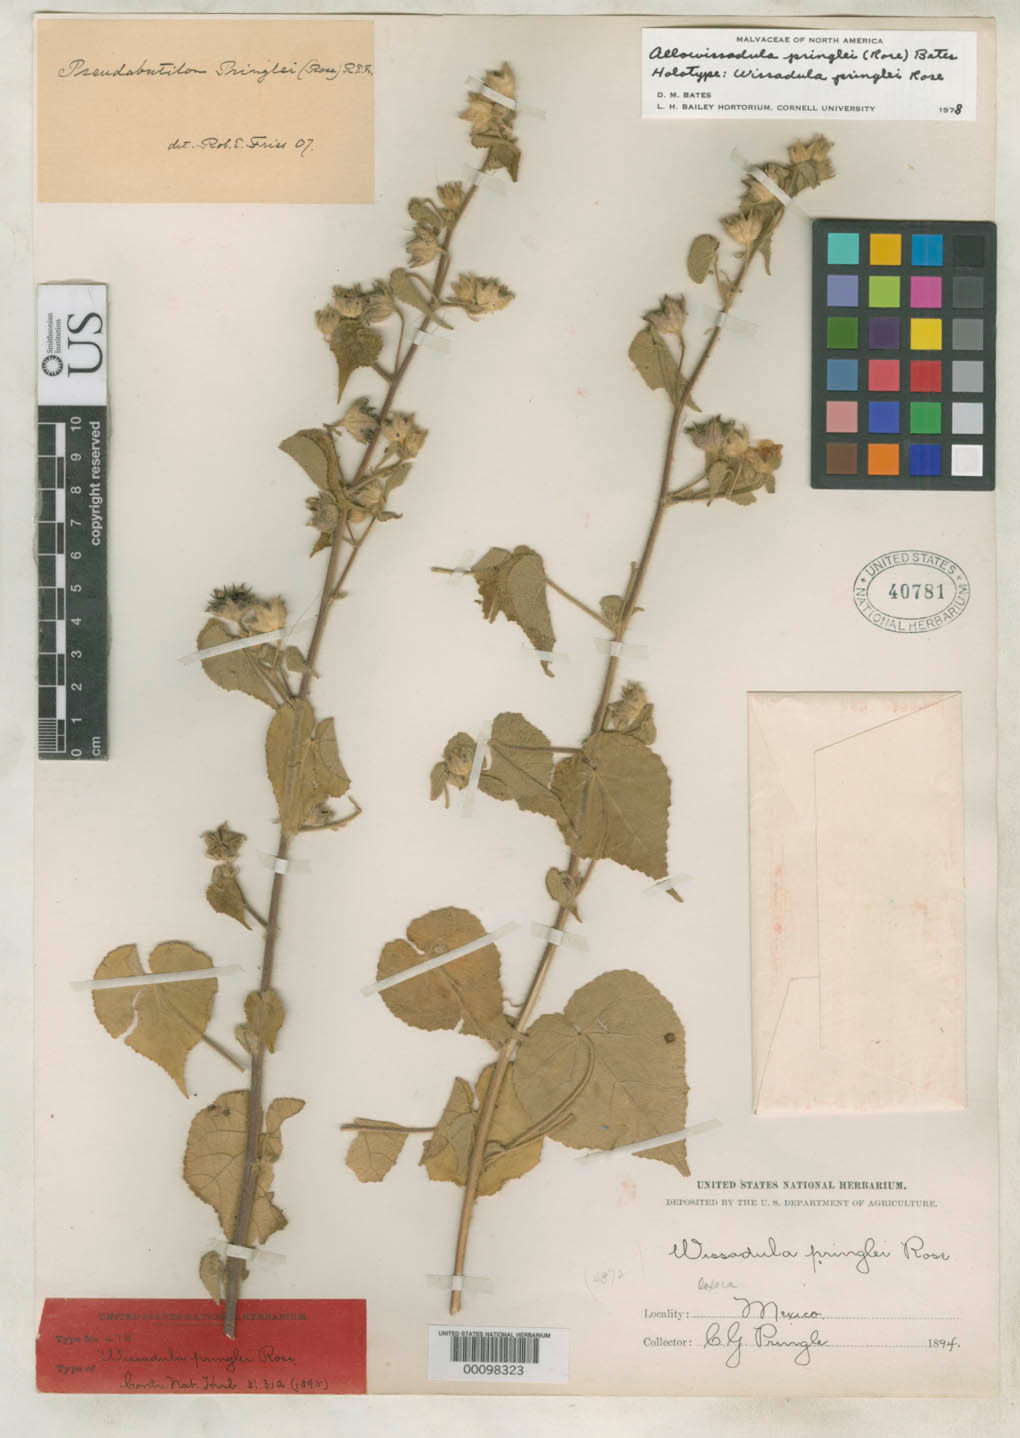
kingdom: Plantae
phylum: Tracheophyta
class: Magnoliopsida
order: Malvales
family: Malvaceae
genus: Wissadula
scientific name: Wissadula pringlei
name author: Rose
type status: Lectotype; Type Collection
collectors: C. G. Pringle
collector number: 4872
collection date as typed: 1894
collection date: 1894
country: Mexico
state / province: Oaxaca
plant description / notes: Specimen with minimal label data, annotated as "holotype" by D.M. Bates (1978).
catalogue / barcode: US 40781